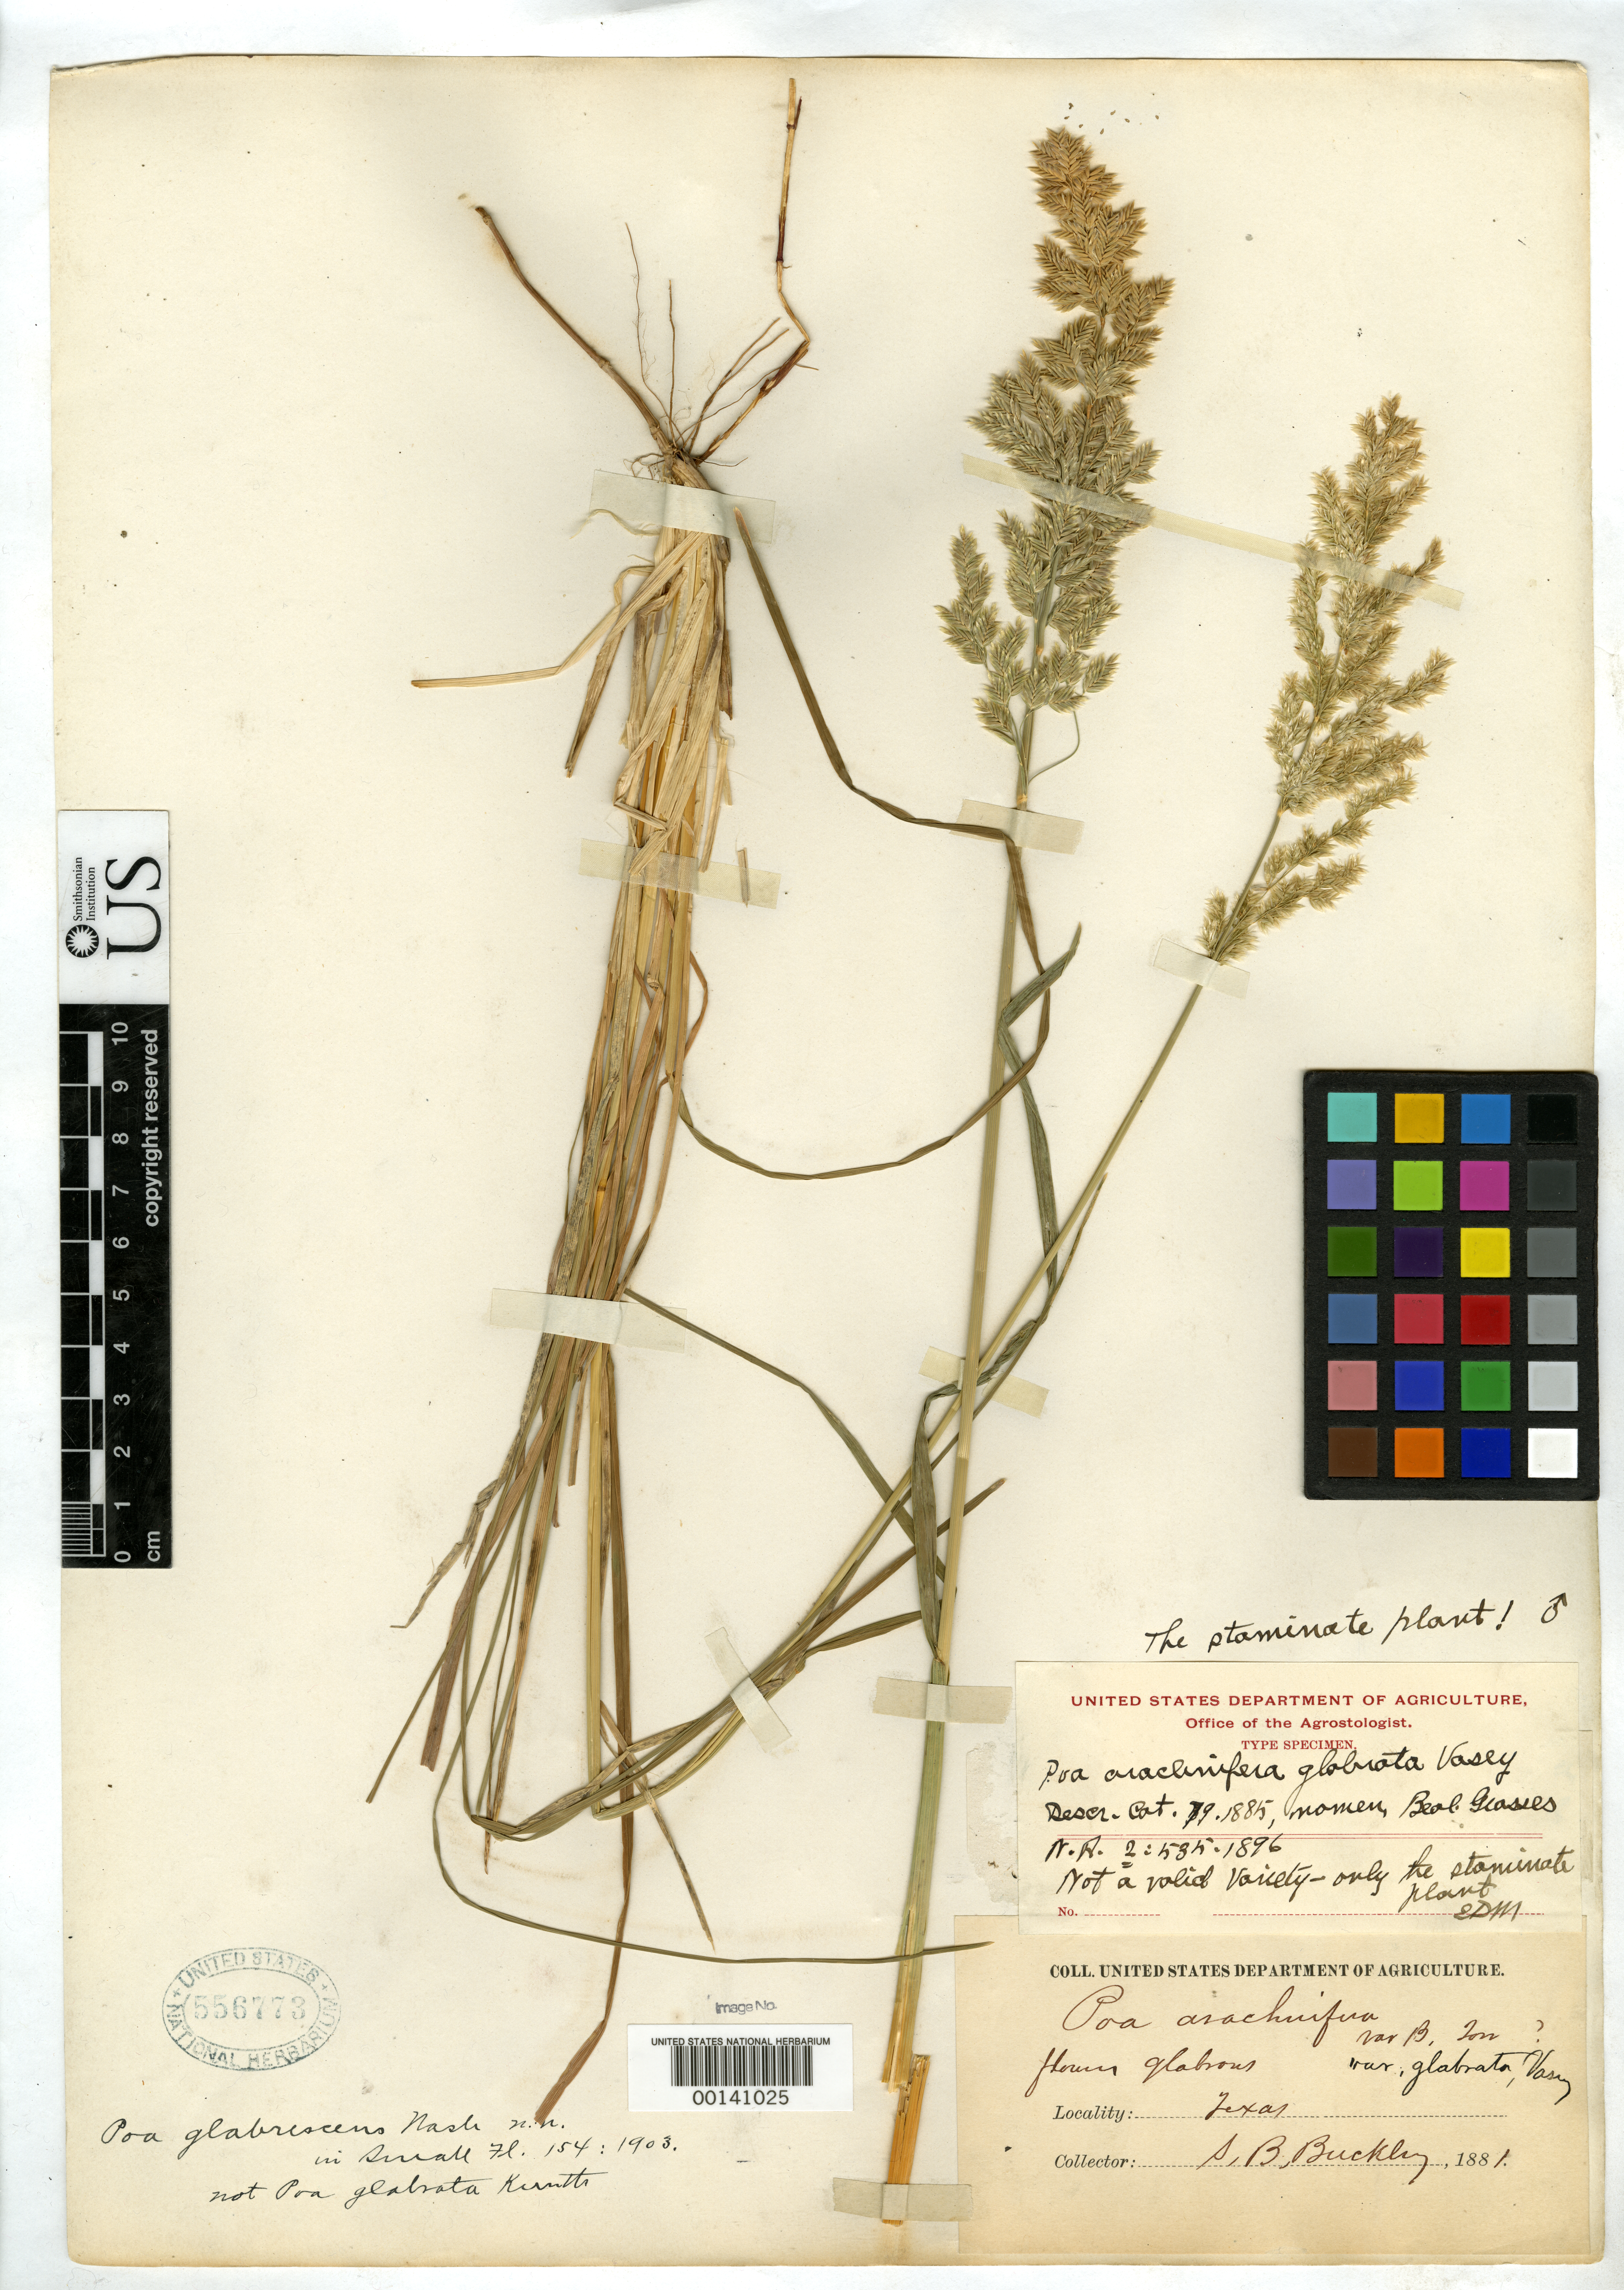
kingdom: Plantae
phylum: Tracheophyta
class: Liliopsida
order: Poales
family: Poaceae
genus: Poa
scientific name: Poa arachnifera var. glabrata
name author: Vasey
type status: Syntype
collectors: S. B. Buckley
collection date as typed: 1881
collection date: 1881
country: United States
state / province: Texas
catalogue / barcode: US 556773